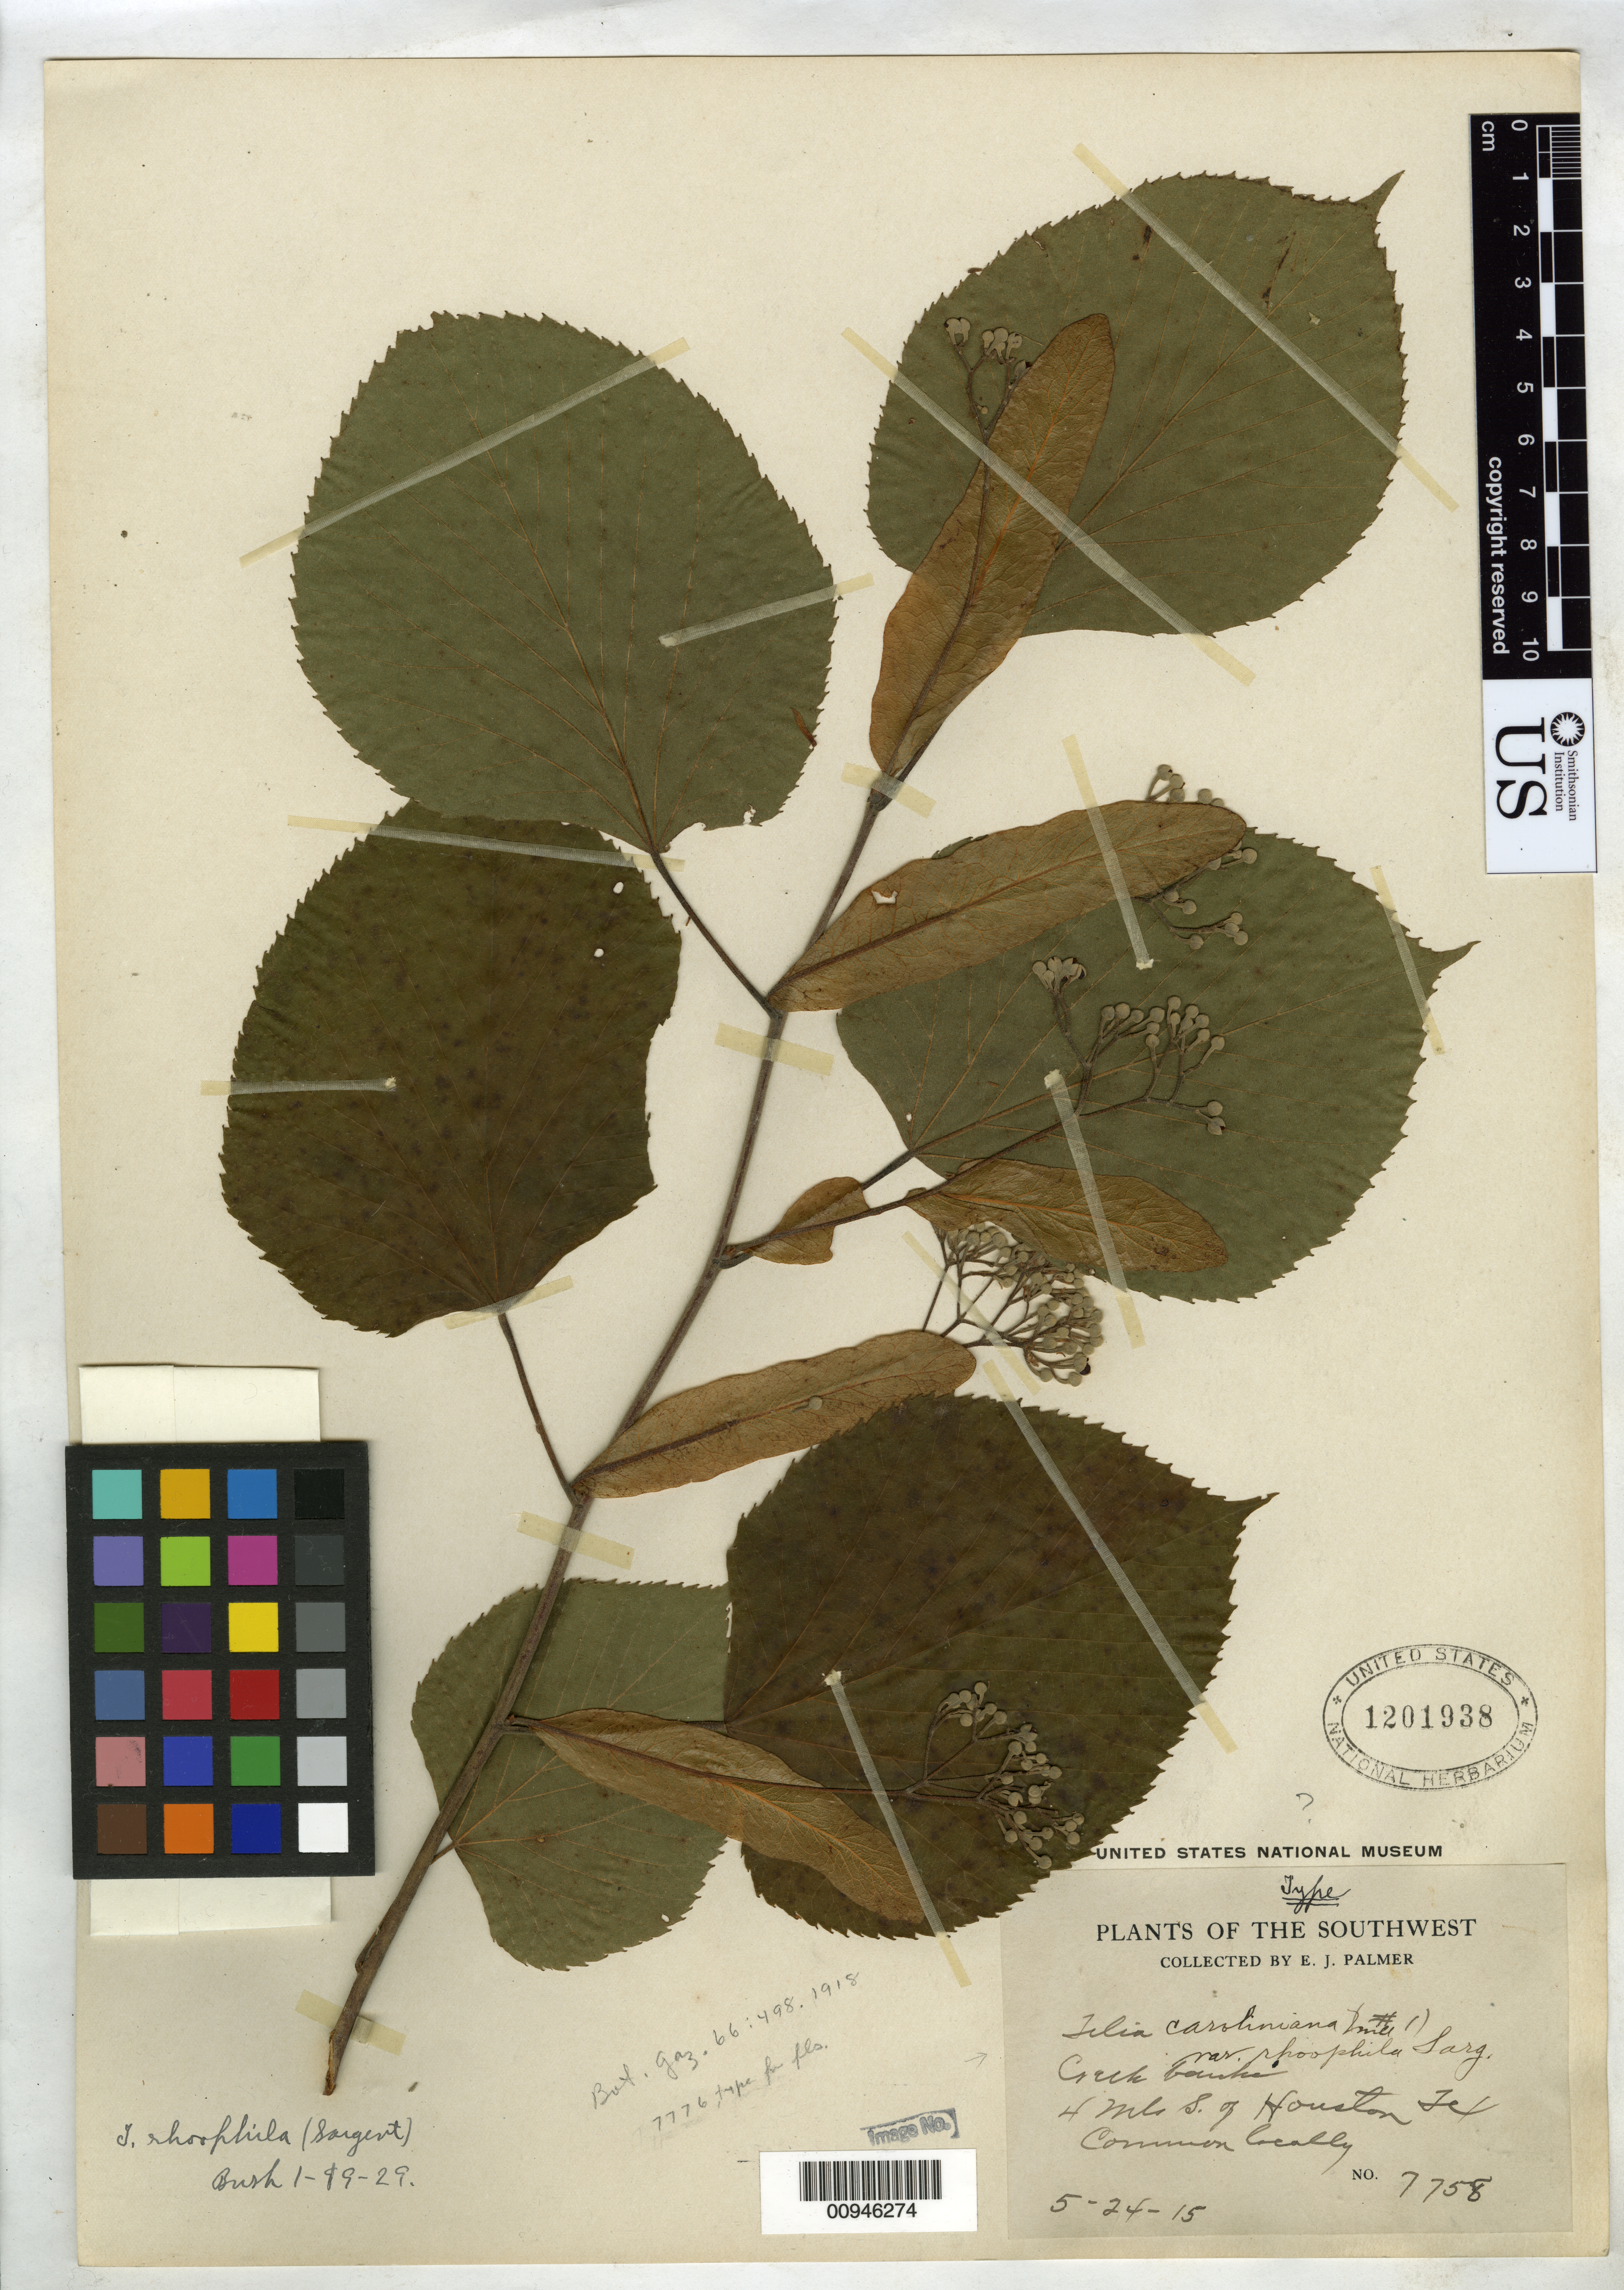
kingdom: Plantae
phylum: Tracheophyta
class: Magnoliopsida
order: Malvales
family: Malvaceae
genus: Tilia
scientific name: Tilia caroliniana var. rhoophila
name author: Sarg.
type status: Possible Syntype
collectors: E. J. Palmer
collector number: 7758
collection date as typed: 24 May 1915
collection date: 1915-05-24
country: United States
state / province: Texas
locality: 4 miles S of Houston.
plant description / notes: Annotated (by Sargent?) as "type". Protologue ambiguously cites Palmer 8578 (or 7776?) as "type for flowers".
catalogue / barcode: US 1201938